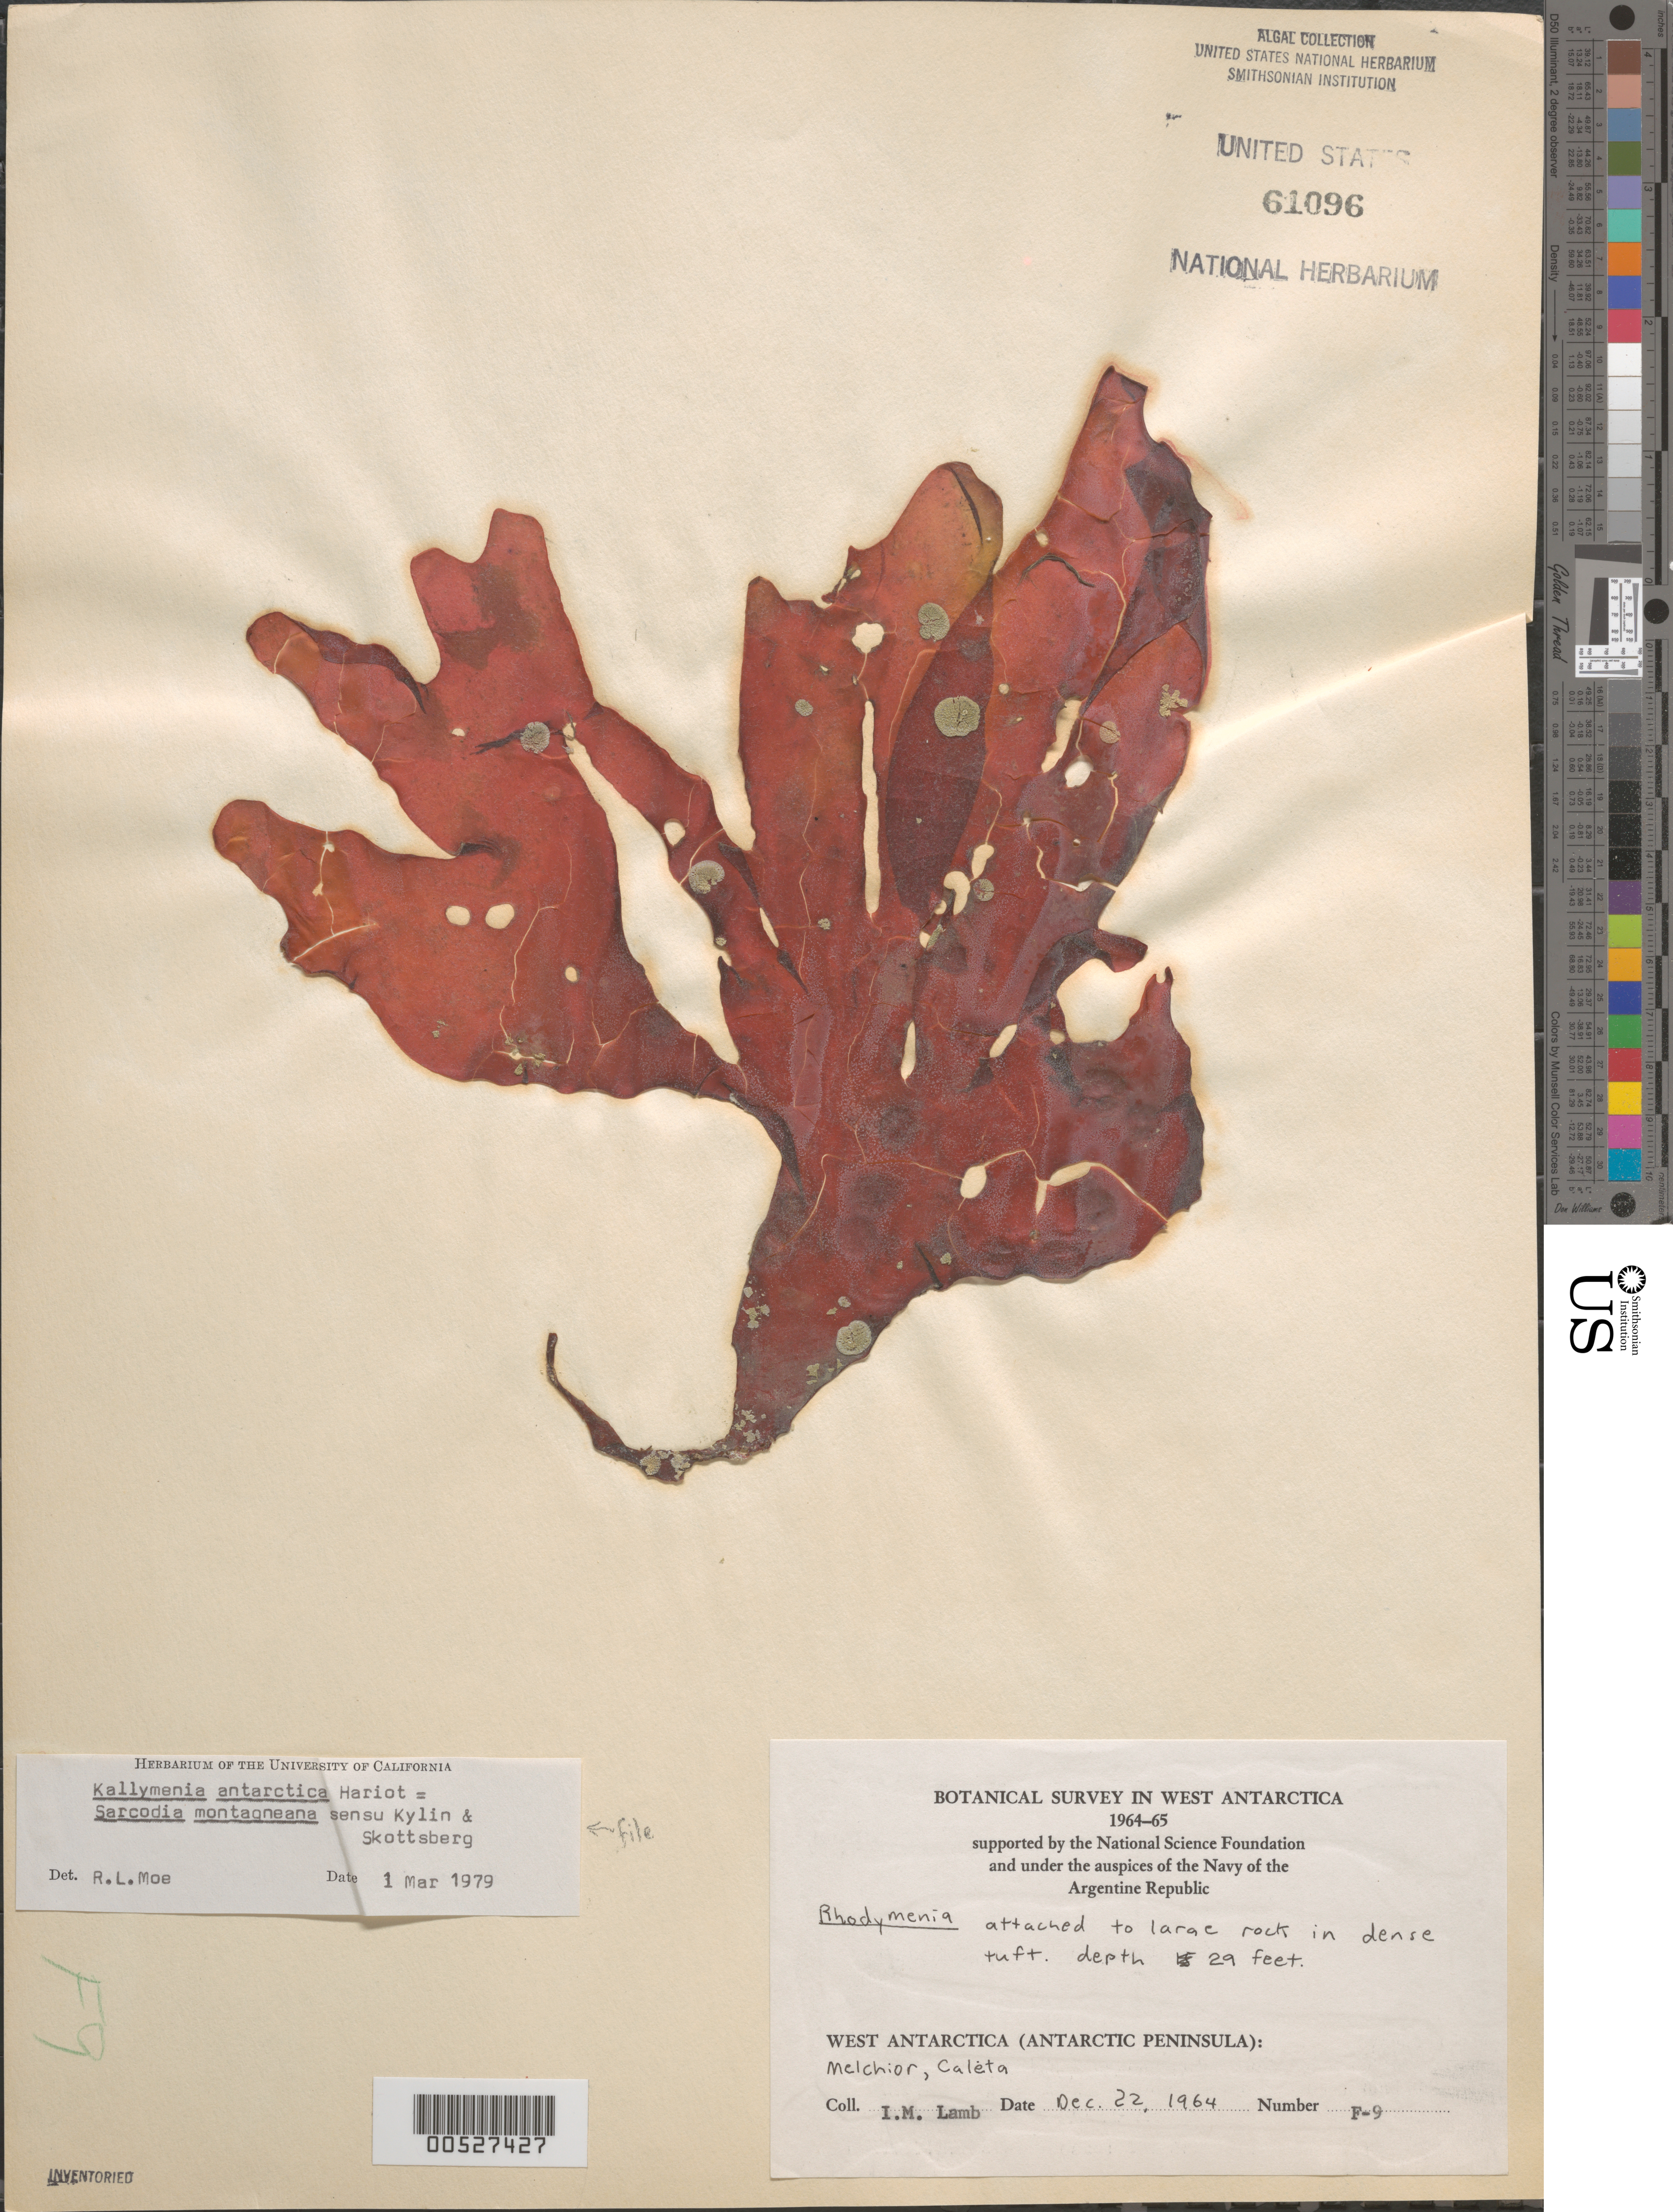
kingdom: Plantae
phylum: Rhodophyta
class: Florideophyceae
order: Gigartinales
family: Sarcodiaceae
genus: Sarcodia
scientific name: Sarcodia montagneana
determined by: Moe, R. L.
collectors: I. M. Lamb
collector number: F-9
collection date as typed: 22 Dec 1964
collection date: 1964-12-22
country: Antarctica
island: Gamma Island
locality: Melchior Caleta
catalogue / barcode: US 61096